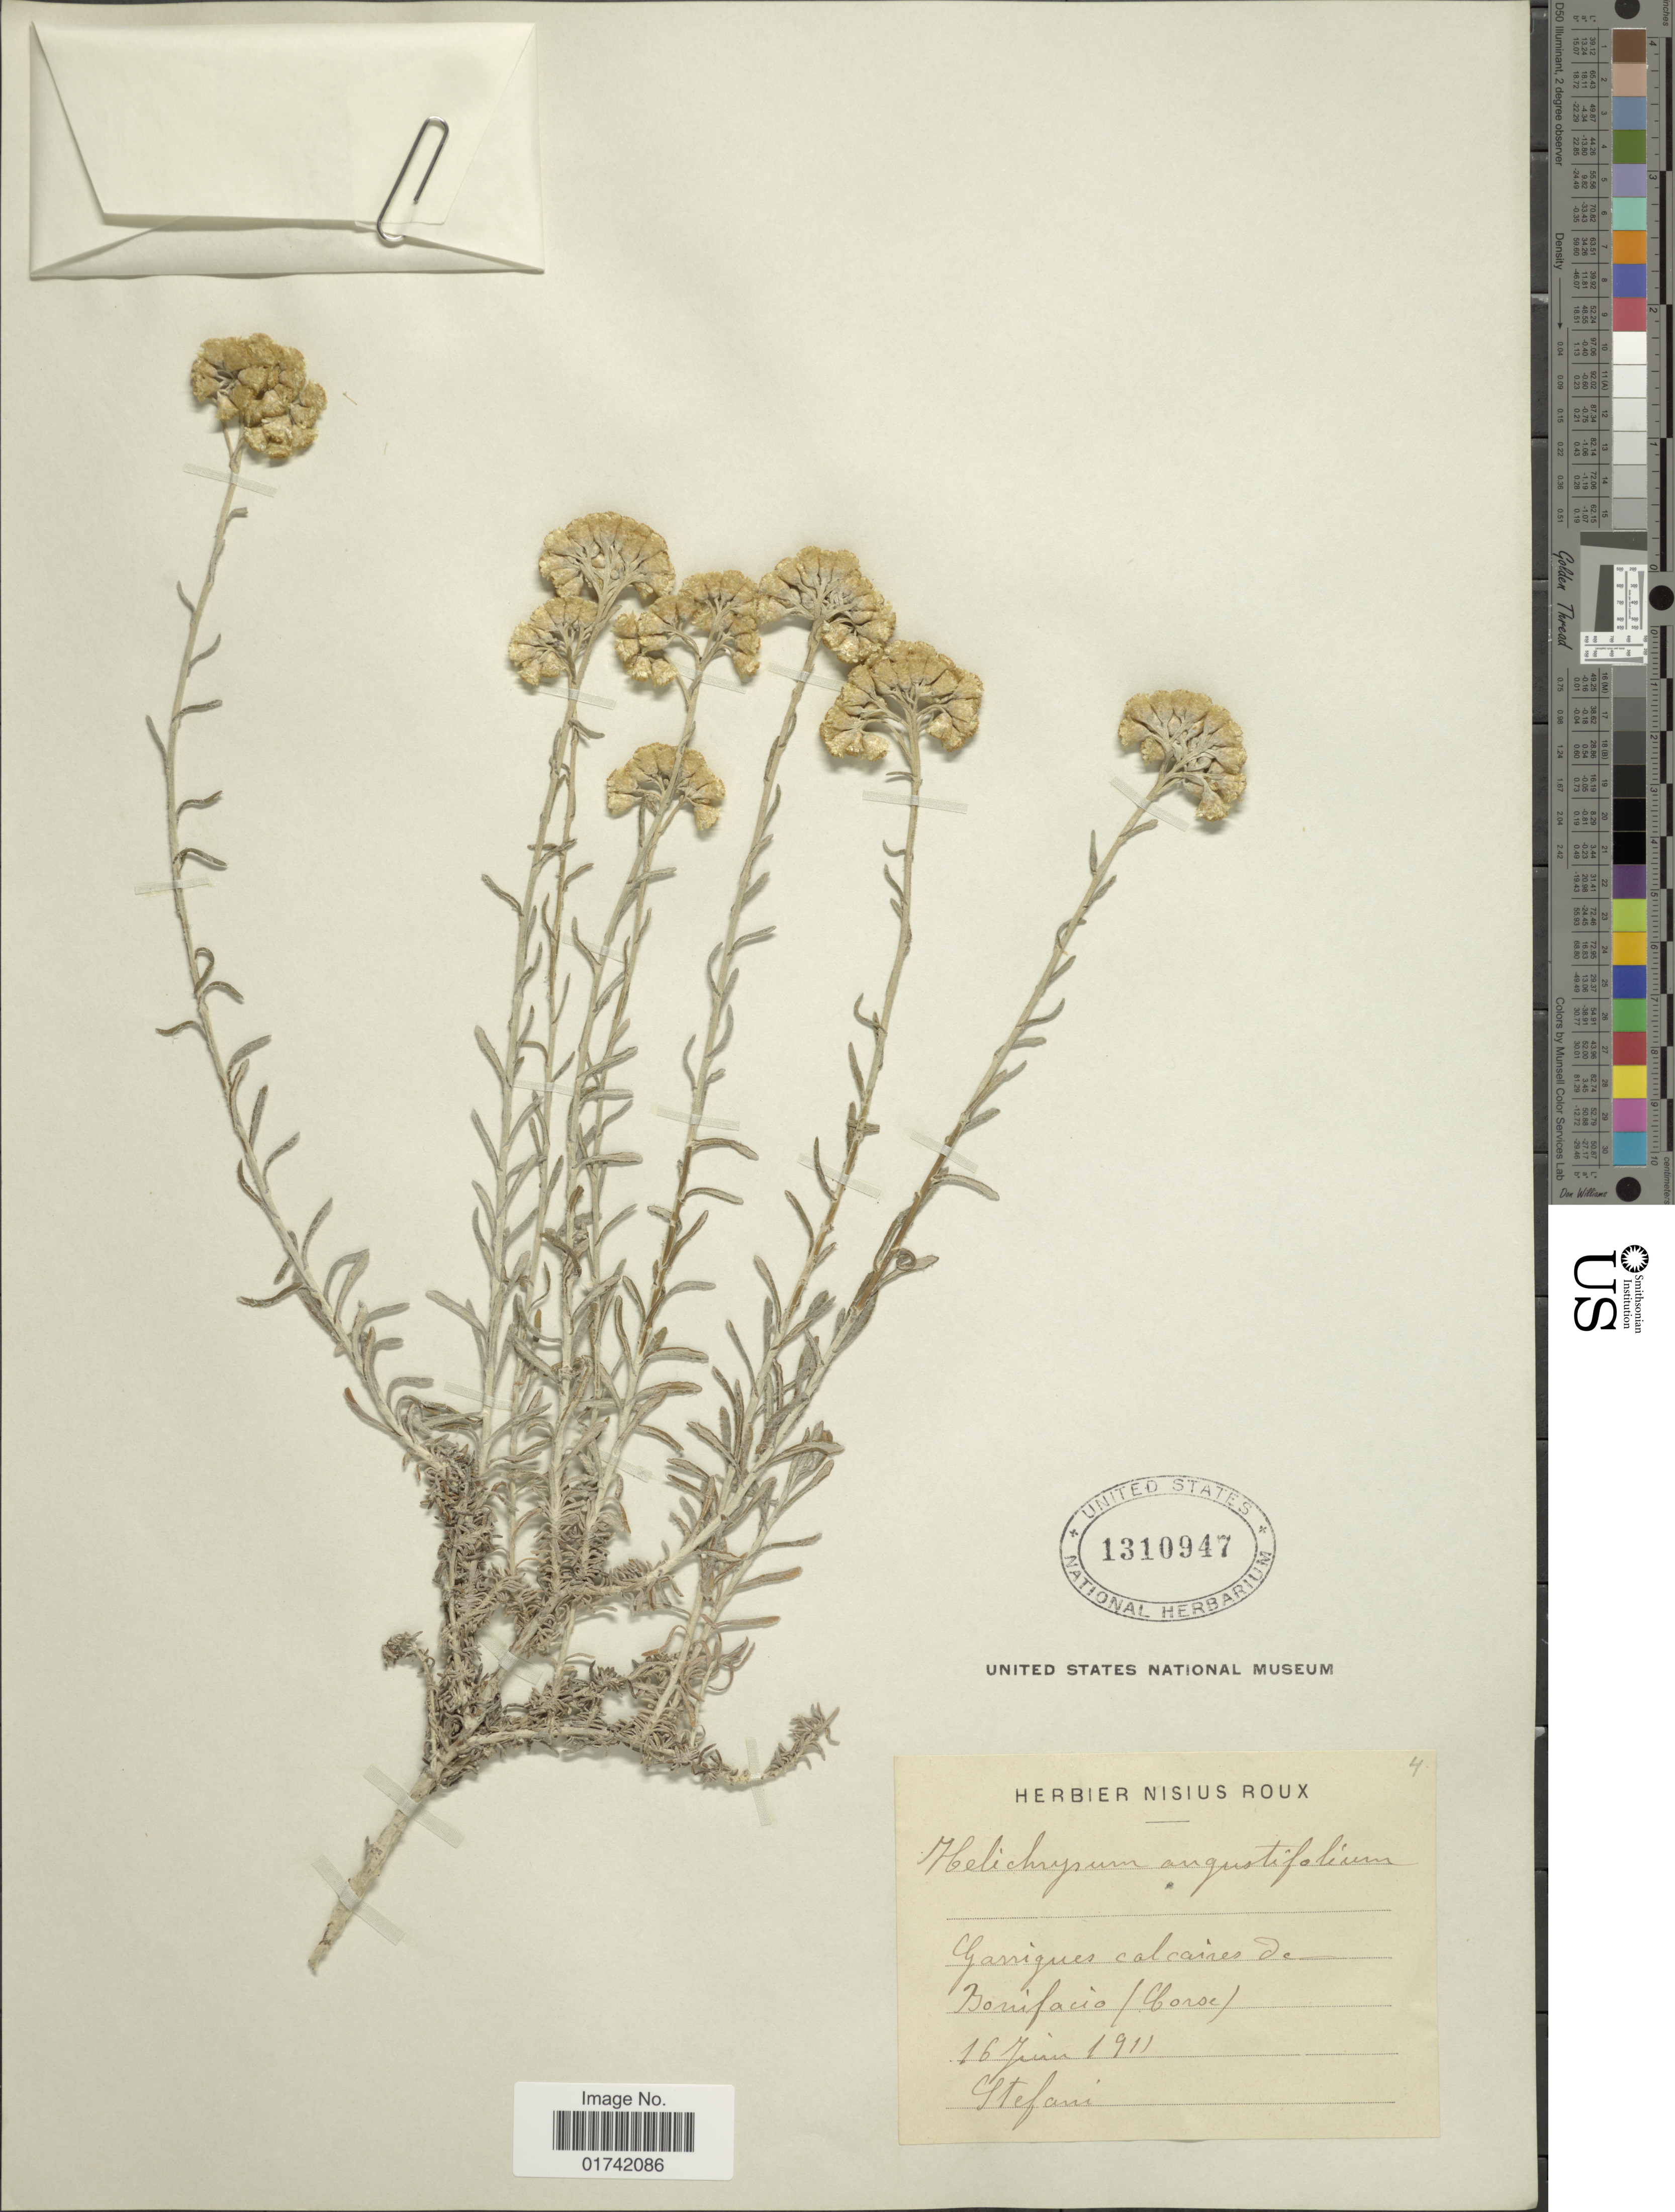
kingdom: Plantae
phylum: Tracheophyta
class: Magnoliopsida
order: Asterales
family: Asteraceae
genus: Helichrysum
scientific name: Helichrysum angustifolium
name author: (Lam.) DC.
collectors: Stafani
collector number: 4*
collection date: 1911-06-16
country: France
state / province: Corsica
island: Corse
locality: Bonifacio (Clorse)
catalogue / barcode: US 1310947